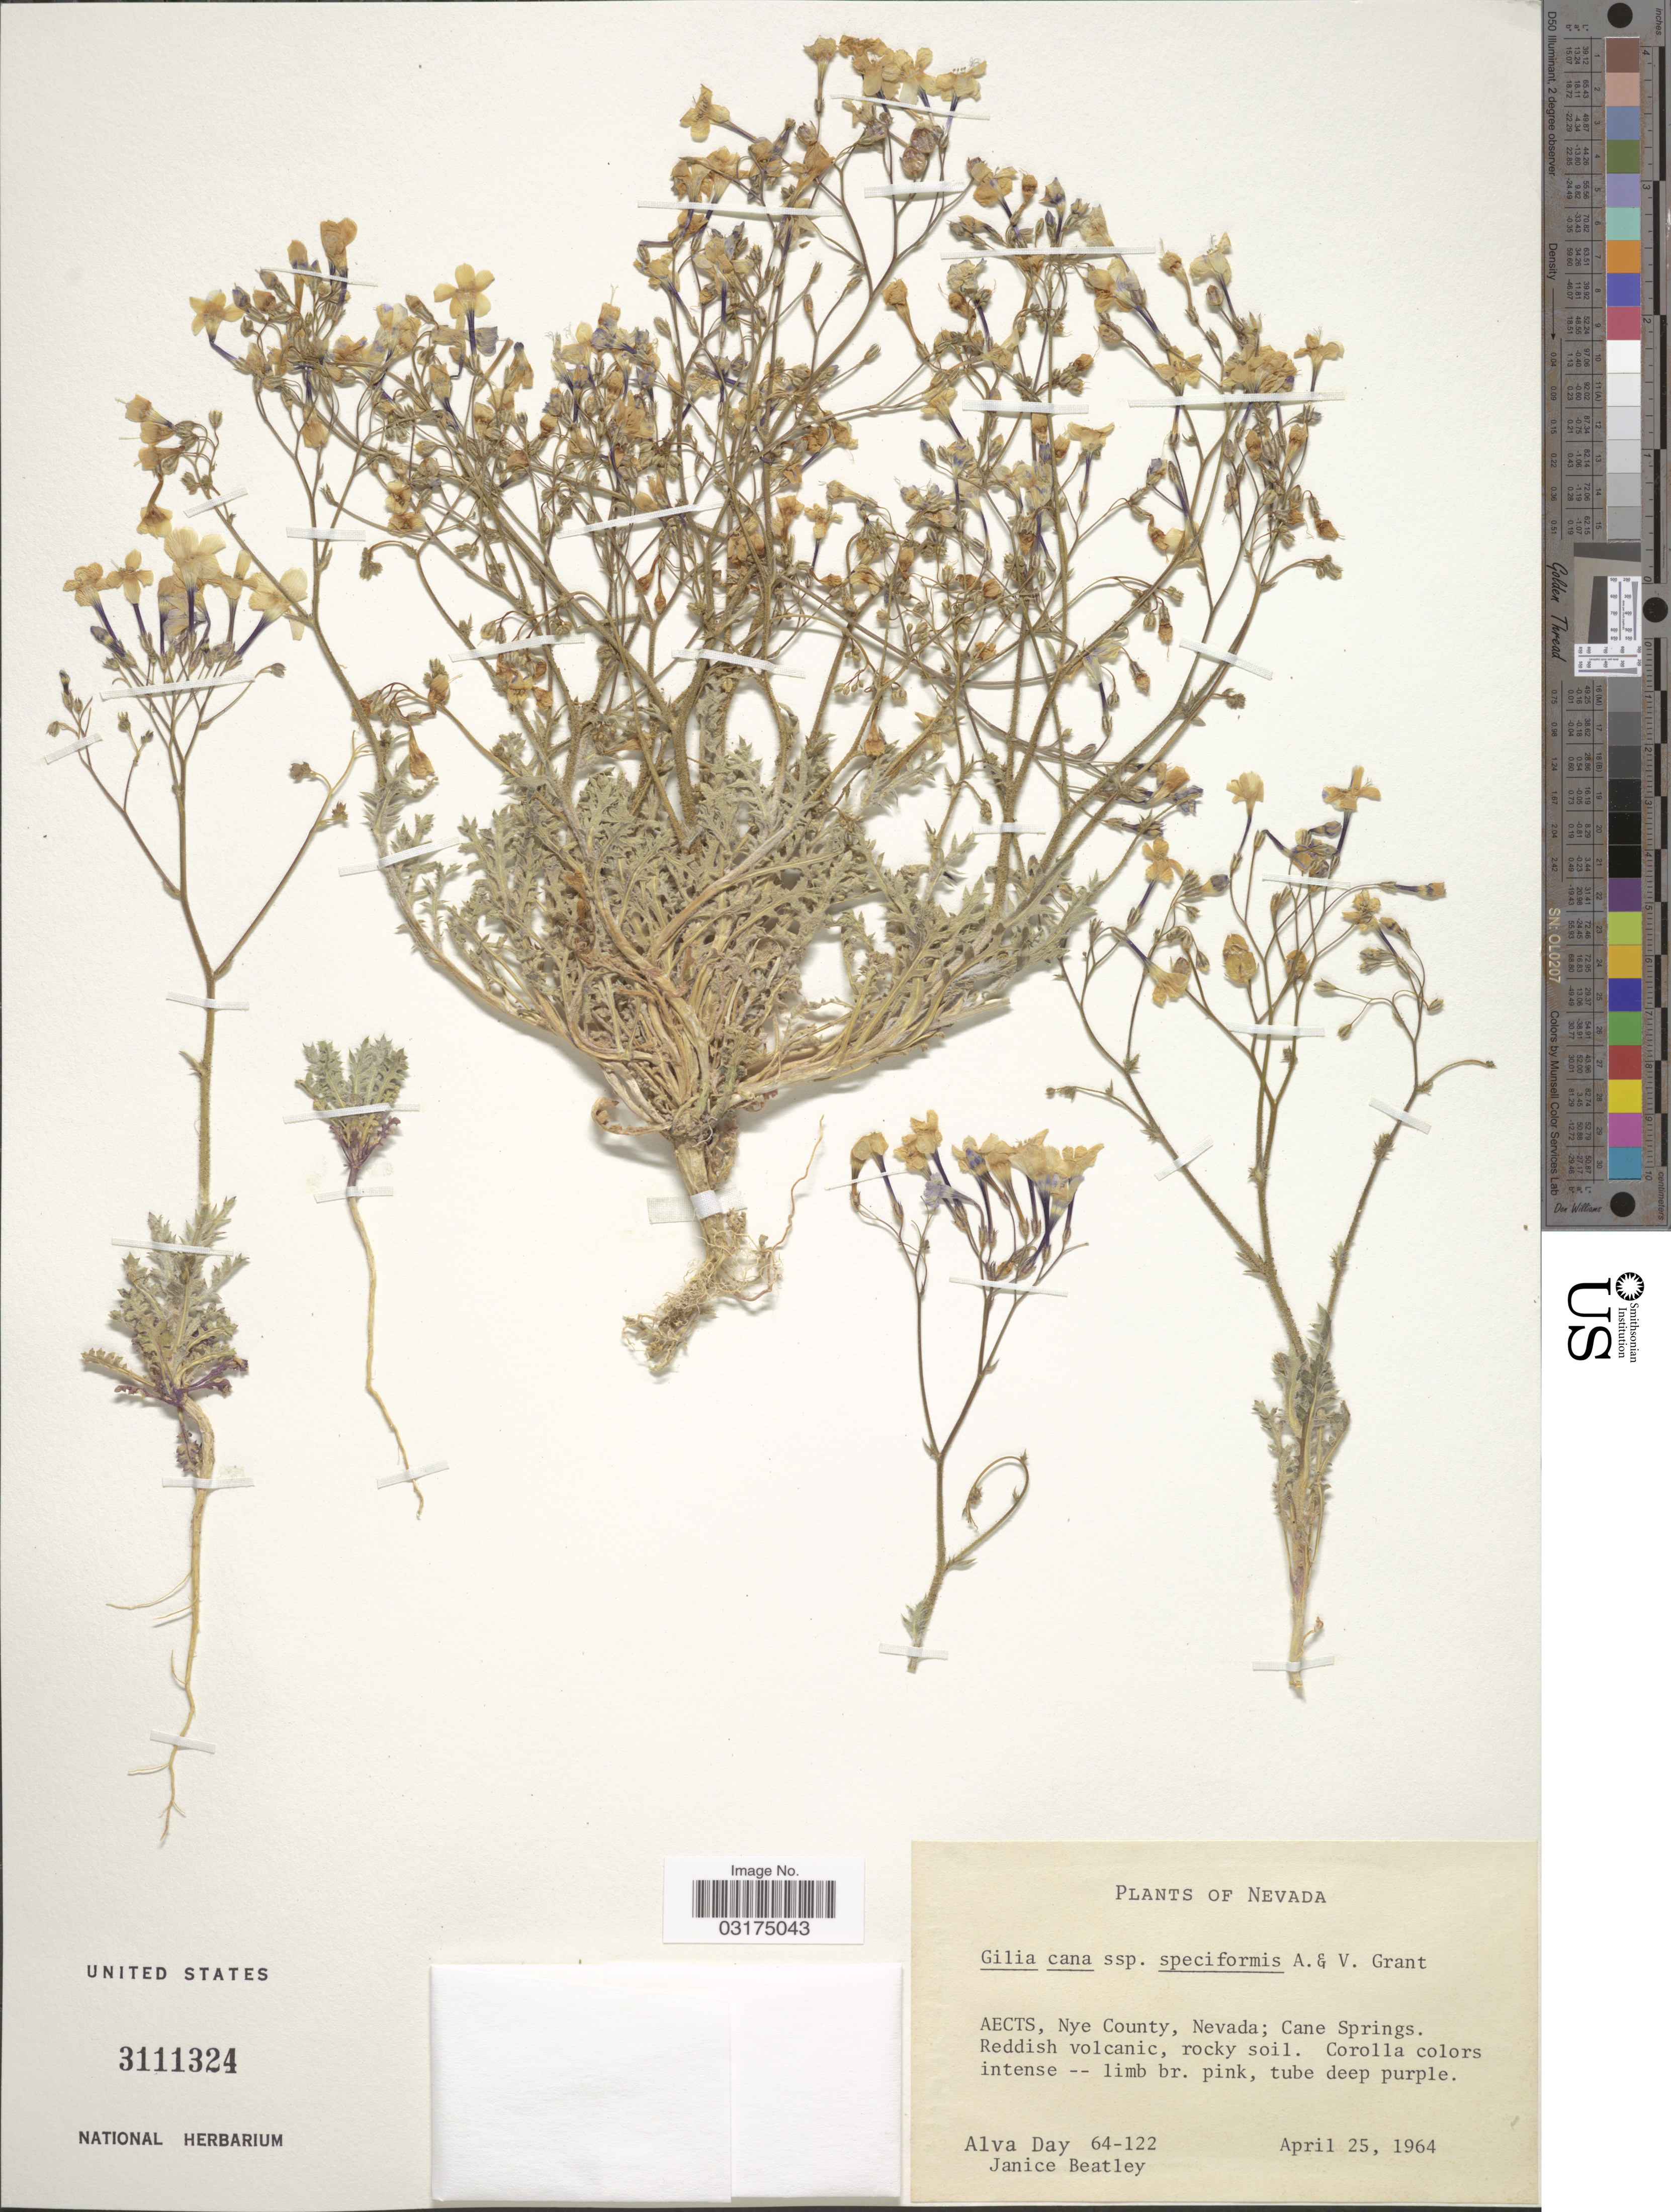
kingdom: Plantae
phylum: Tracheophyta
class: Magnoliopsida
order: Ericales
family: Polemoniaceae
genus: Gilia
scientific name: Gilia cana subsp. speciformis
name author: A.D. Grant & V.E. Grant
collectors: A. G. Day & J. C. Beatley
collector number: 64-122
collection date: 1964-04-25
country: United States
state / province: Nevada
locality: Aects, Nye County; Cane Springs.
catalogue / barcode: US 3111324